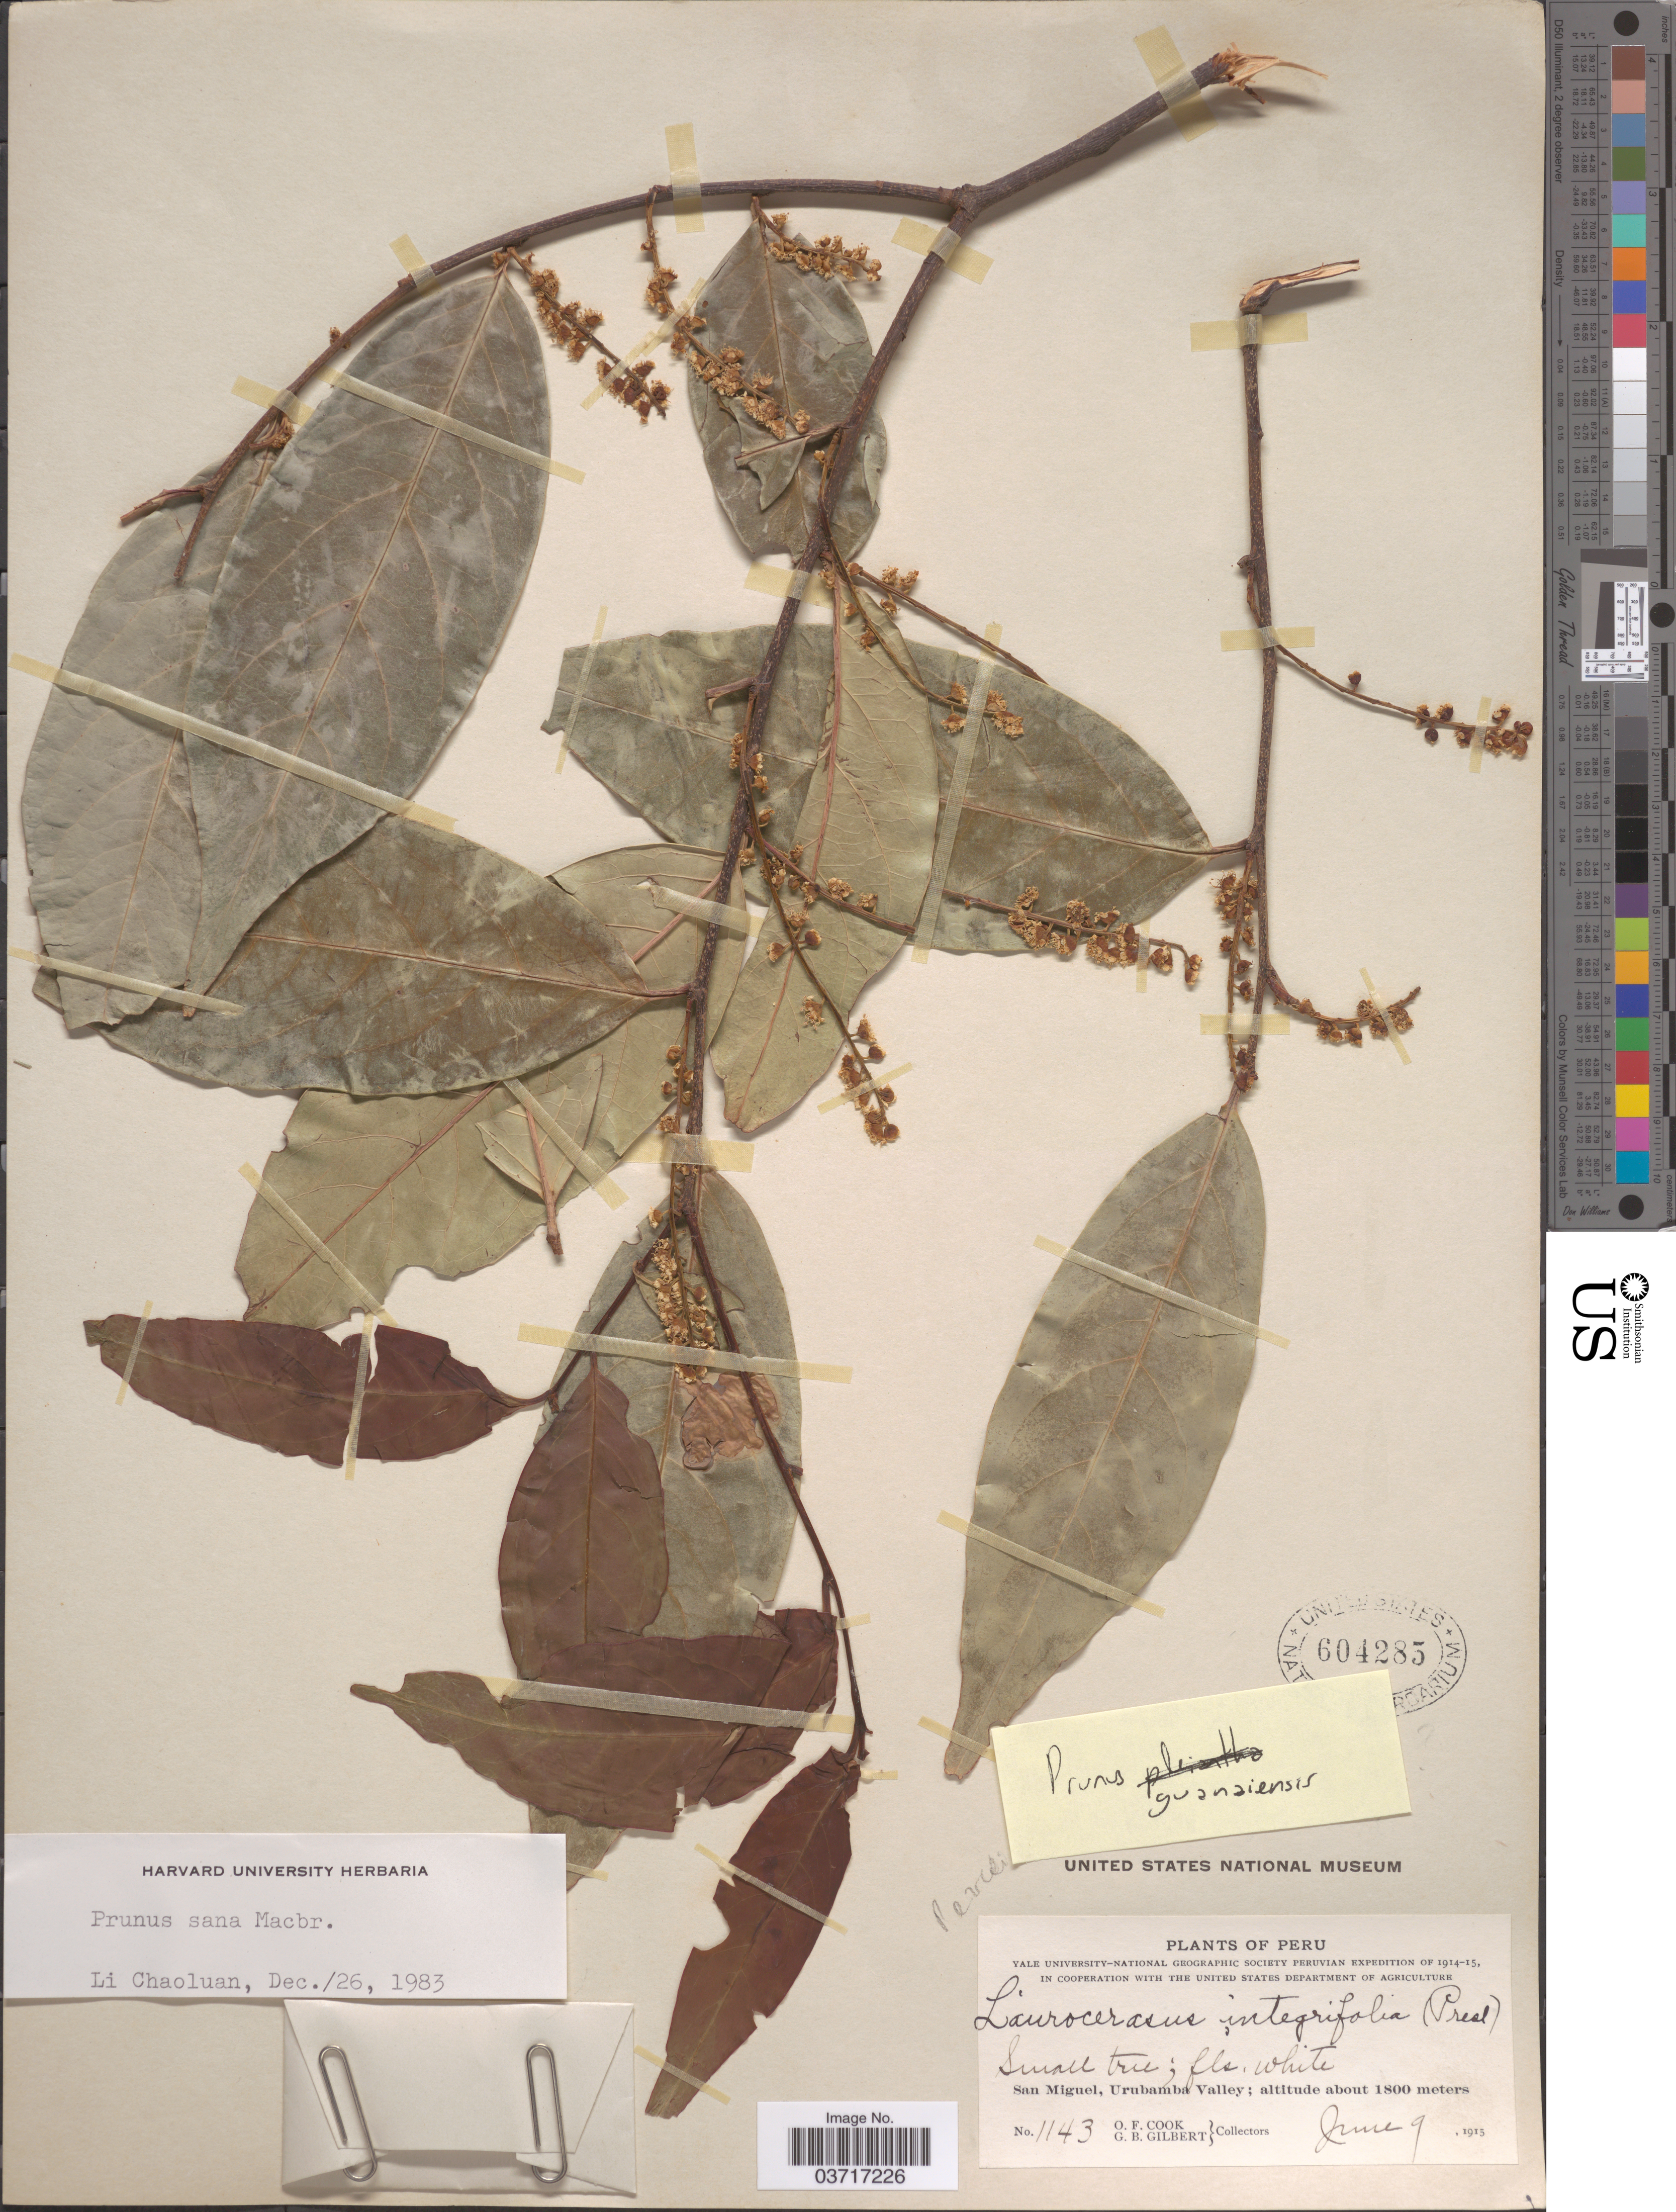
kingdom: Plantae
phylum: Tracheophyta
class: Magnoliopsida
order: Rosales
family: Rosaceae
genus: Prunus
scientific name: Prunus sp.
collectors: O. F. Cook & G. B. Gilbert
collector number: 1143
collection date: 1915-06-09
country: Peru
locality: San Miguel, Urubamba Valley.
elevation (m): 1800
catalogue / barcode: US 604285